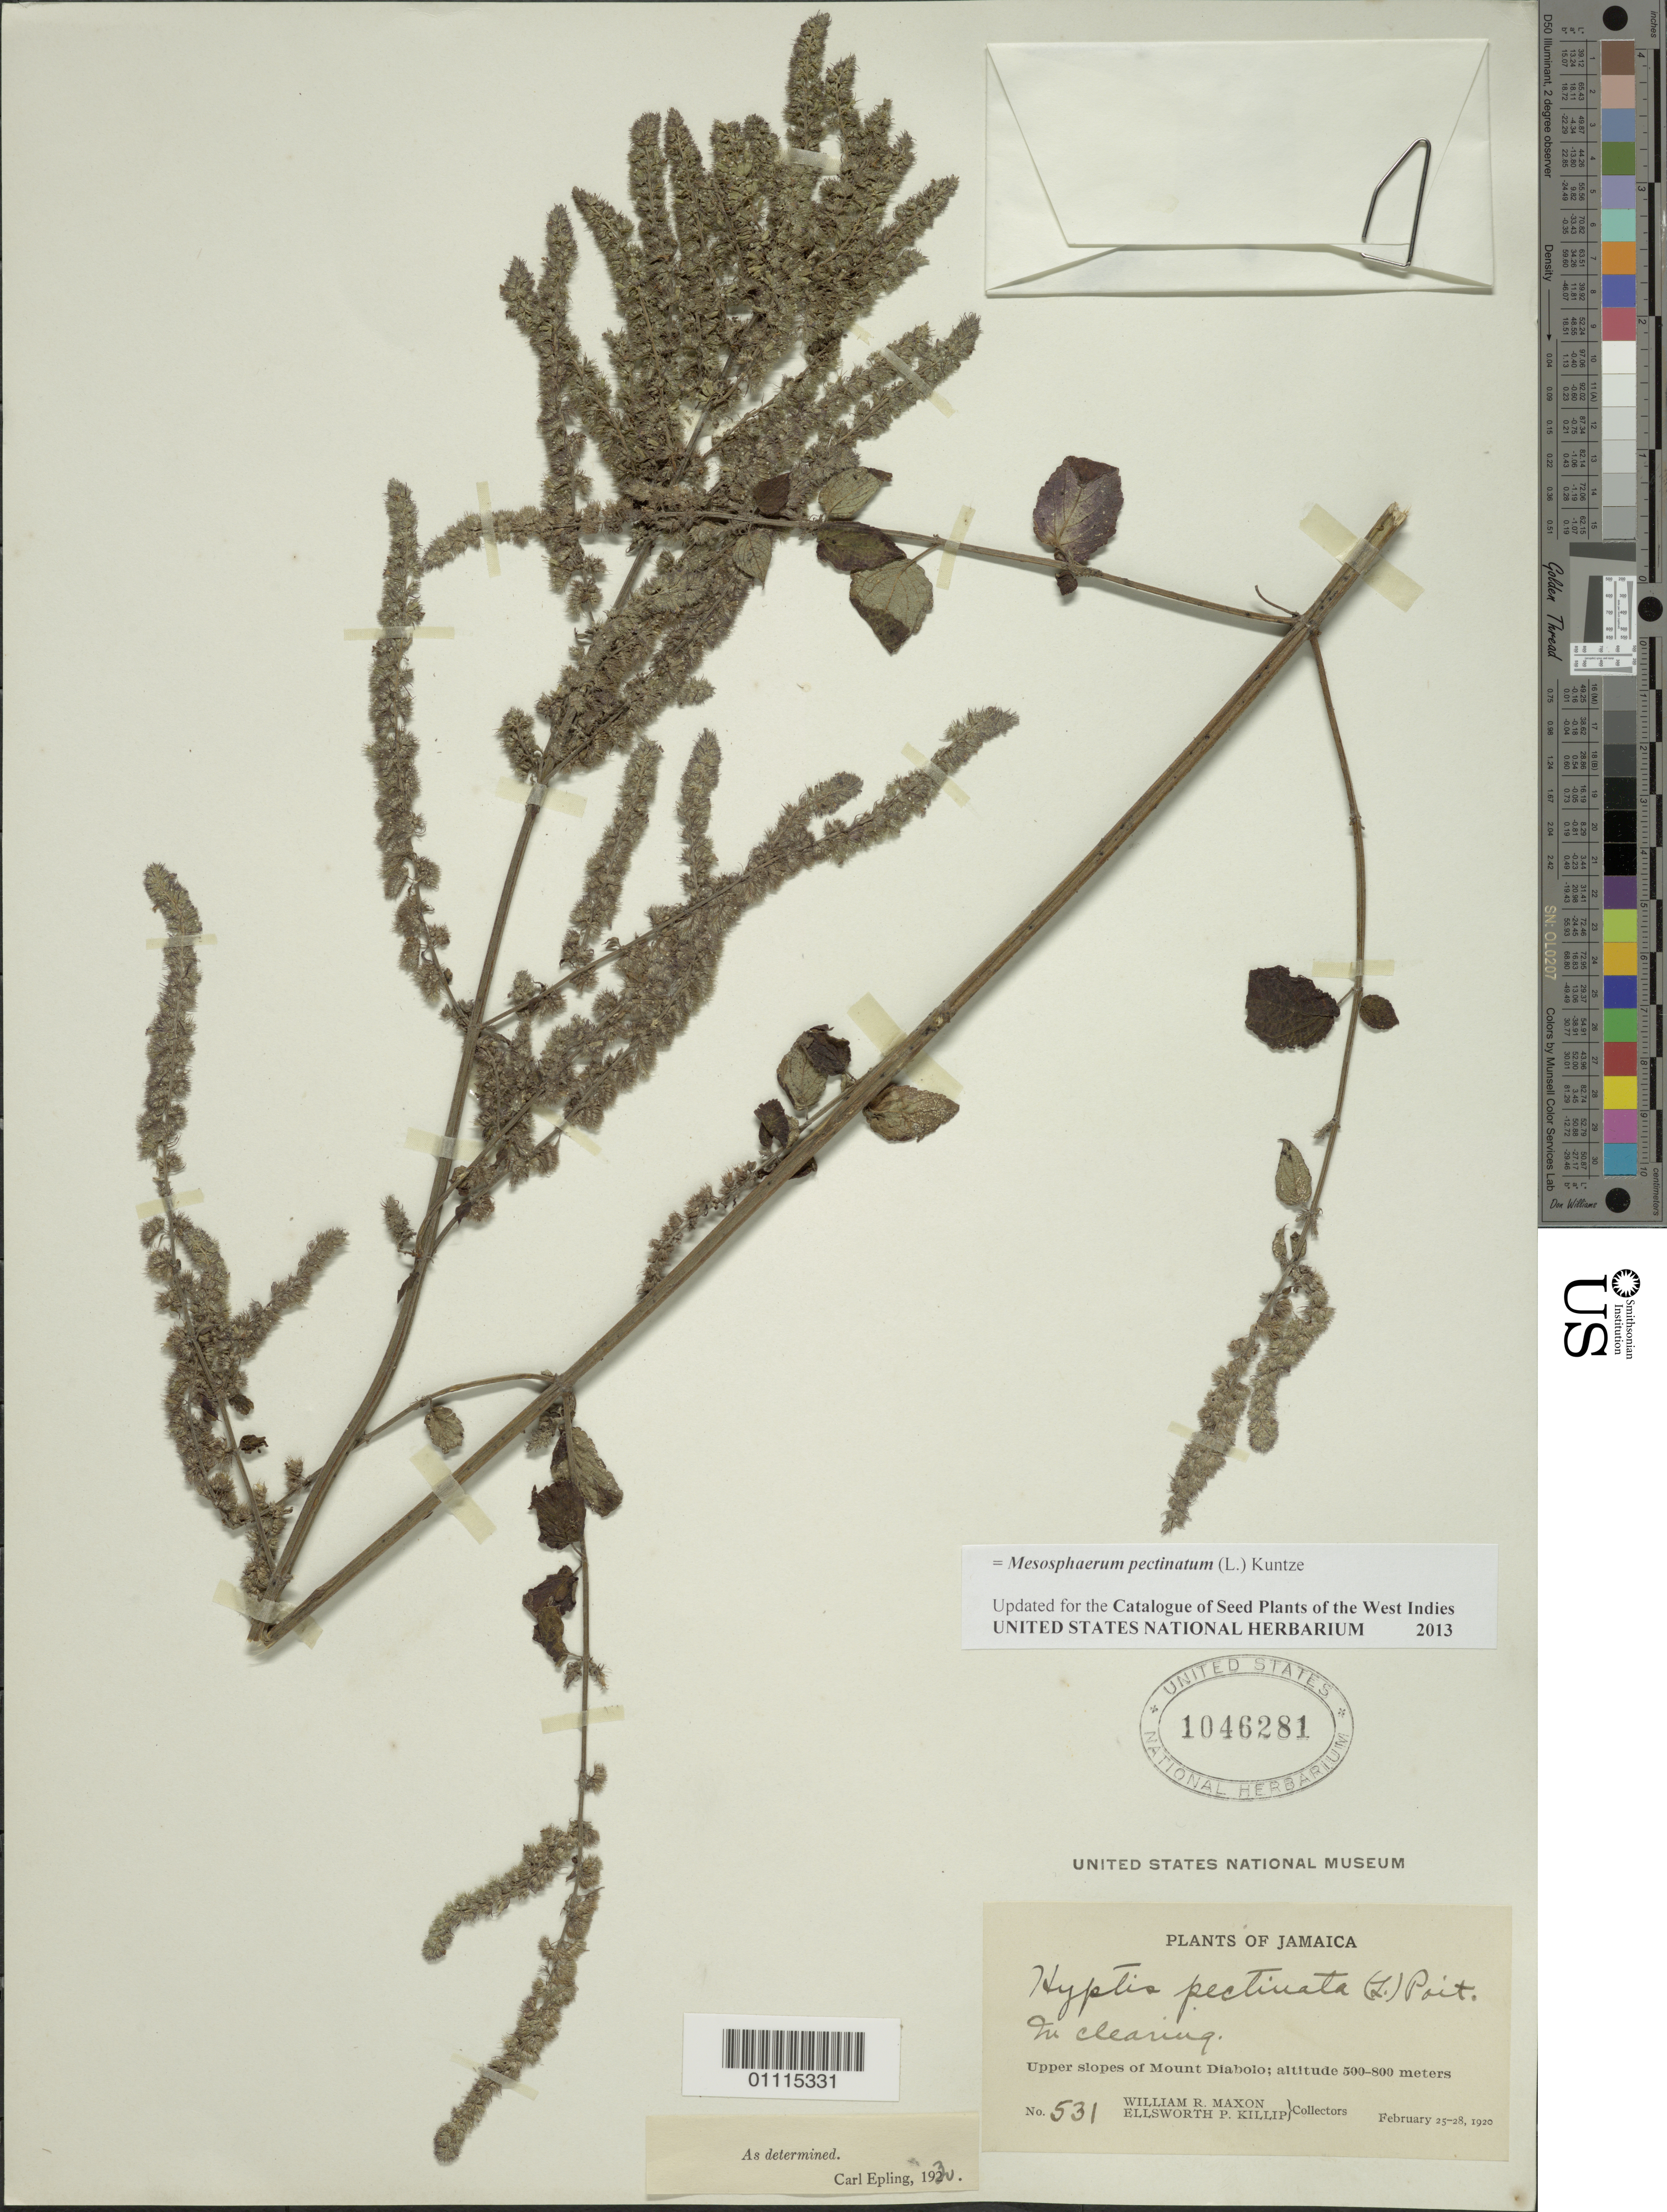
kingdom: Plantae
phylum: Tracheophyta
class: Magnoliopsida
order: Lamiales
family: Lamiaceae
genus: Mesosphaerum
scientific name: Mesosphaerum pectinatum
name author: (L.) Kuntze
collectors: W. R. Maxon & E. P. Killip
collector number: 531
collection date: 1920-02-25/1920-02-28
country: Jamaica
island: Greater Antilles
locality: Uount Diabolo, upper slopes.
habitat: In clearing.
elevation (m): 500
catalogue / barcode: US 1046281